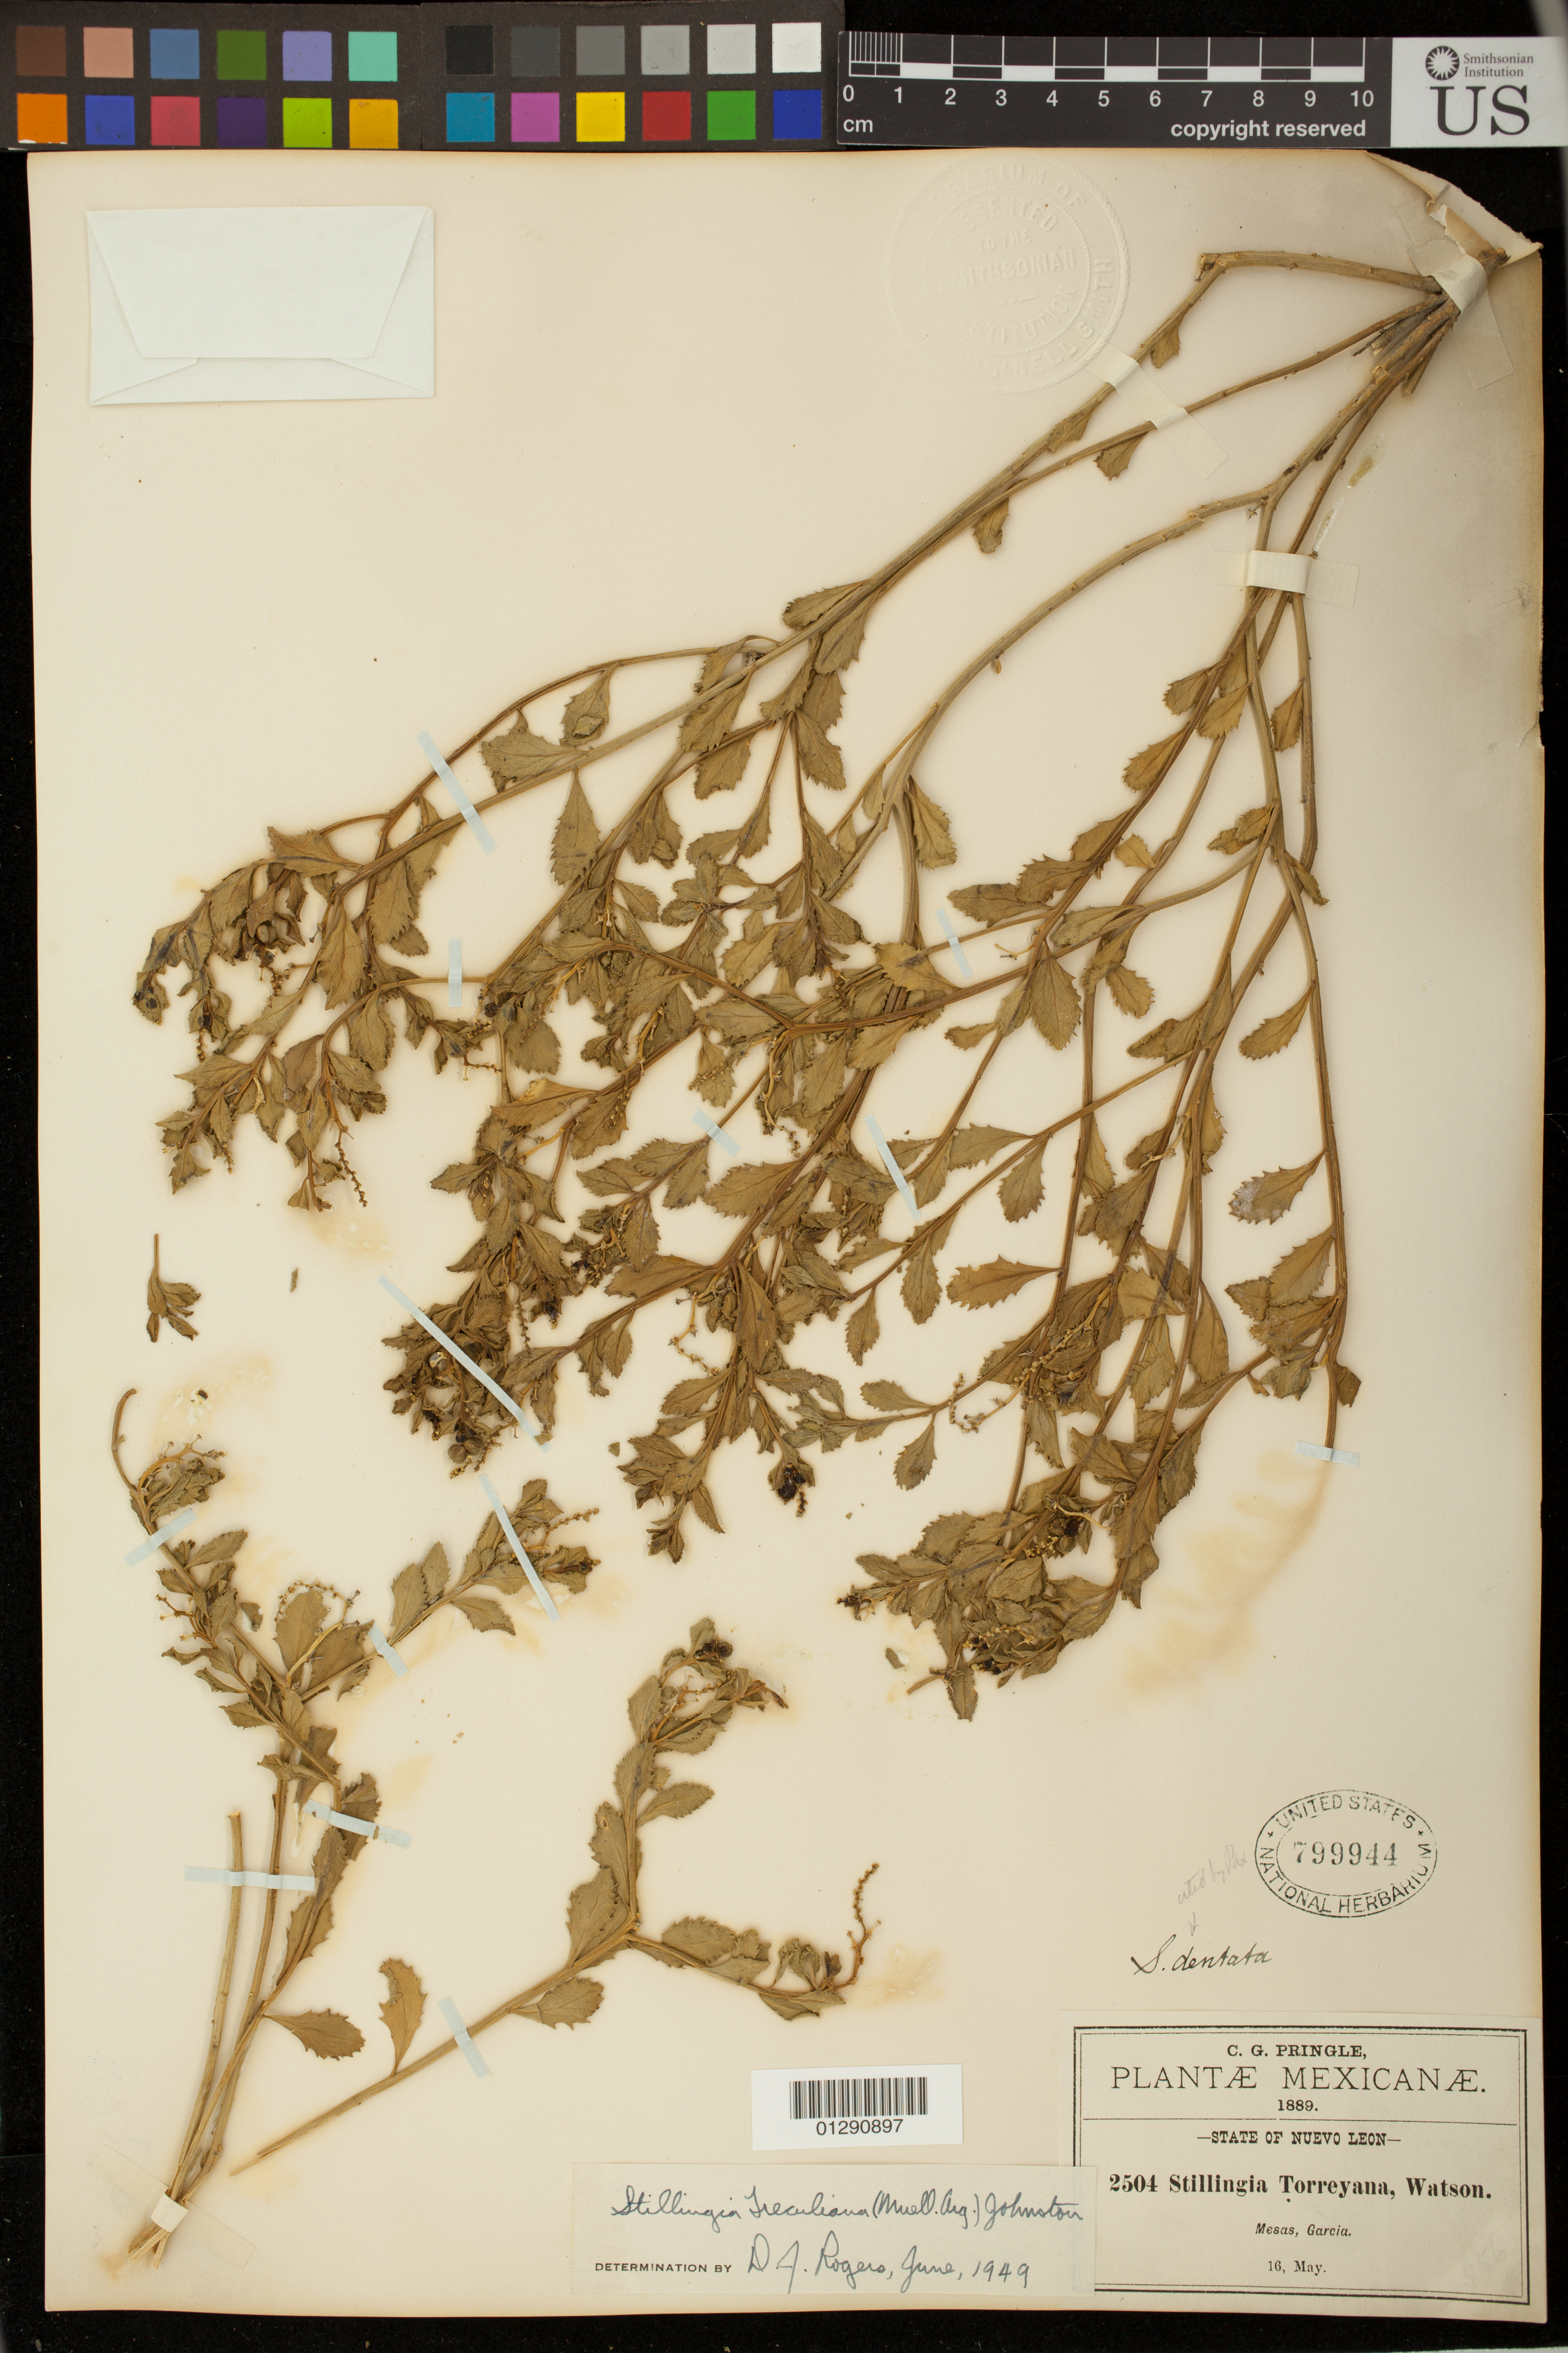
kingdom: Plantae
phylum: Tracheophyta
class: Magnoliopsida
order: Malpighiales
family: Euphorbiaceae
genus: Stillingia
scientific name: Stillingia treculiana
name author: (Müll. Arg.) I.M. Johnst.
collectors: C. G. Pringle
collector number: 2504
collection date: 1889-05-16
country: Mexico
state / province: Nuevo Leon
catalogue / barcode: US 799944